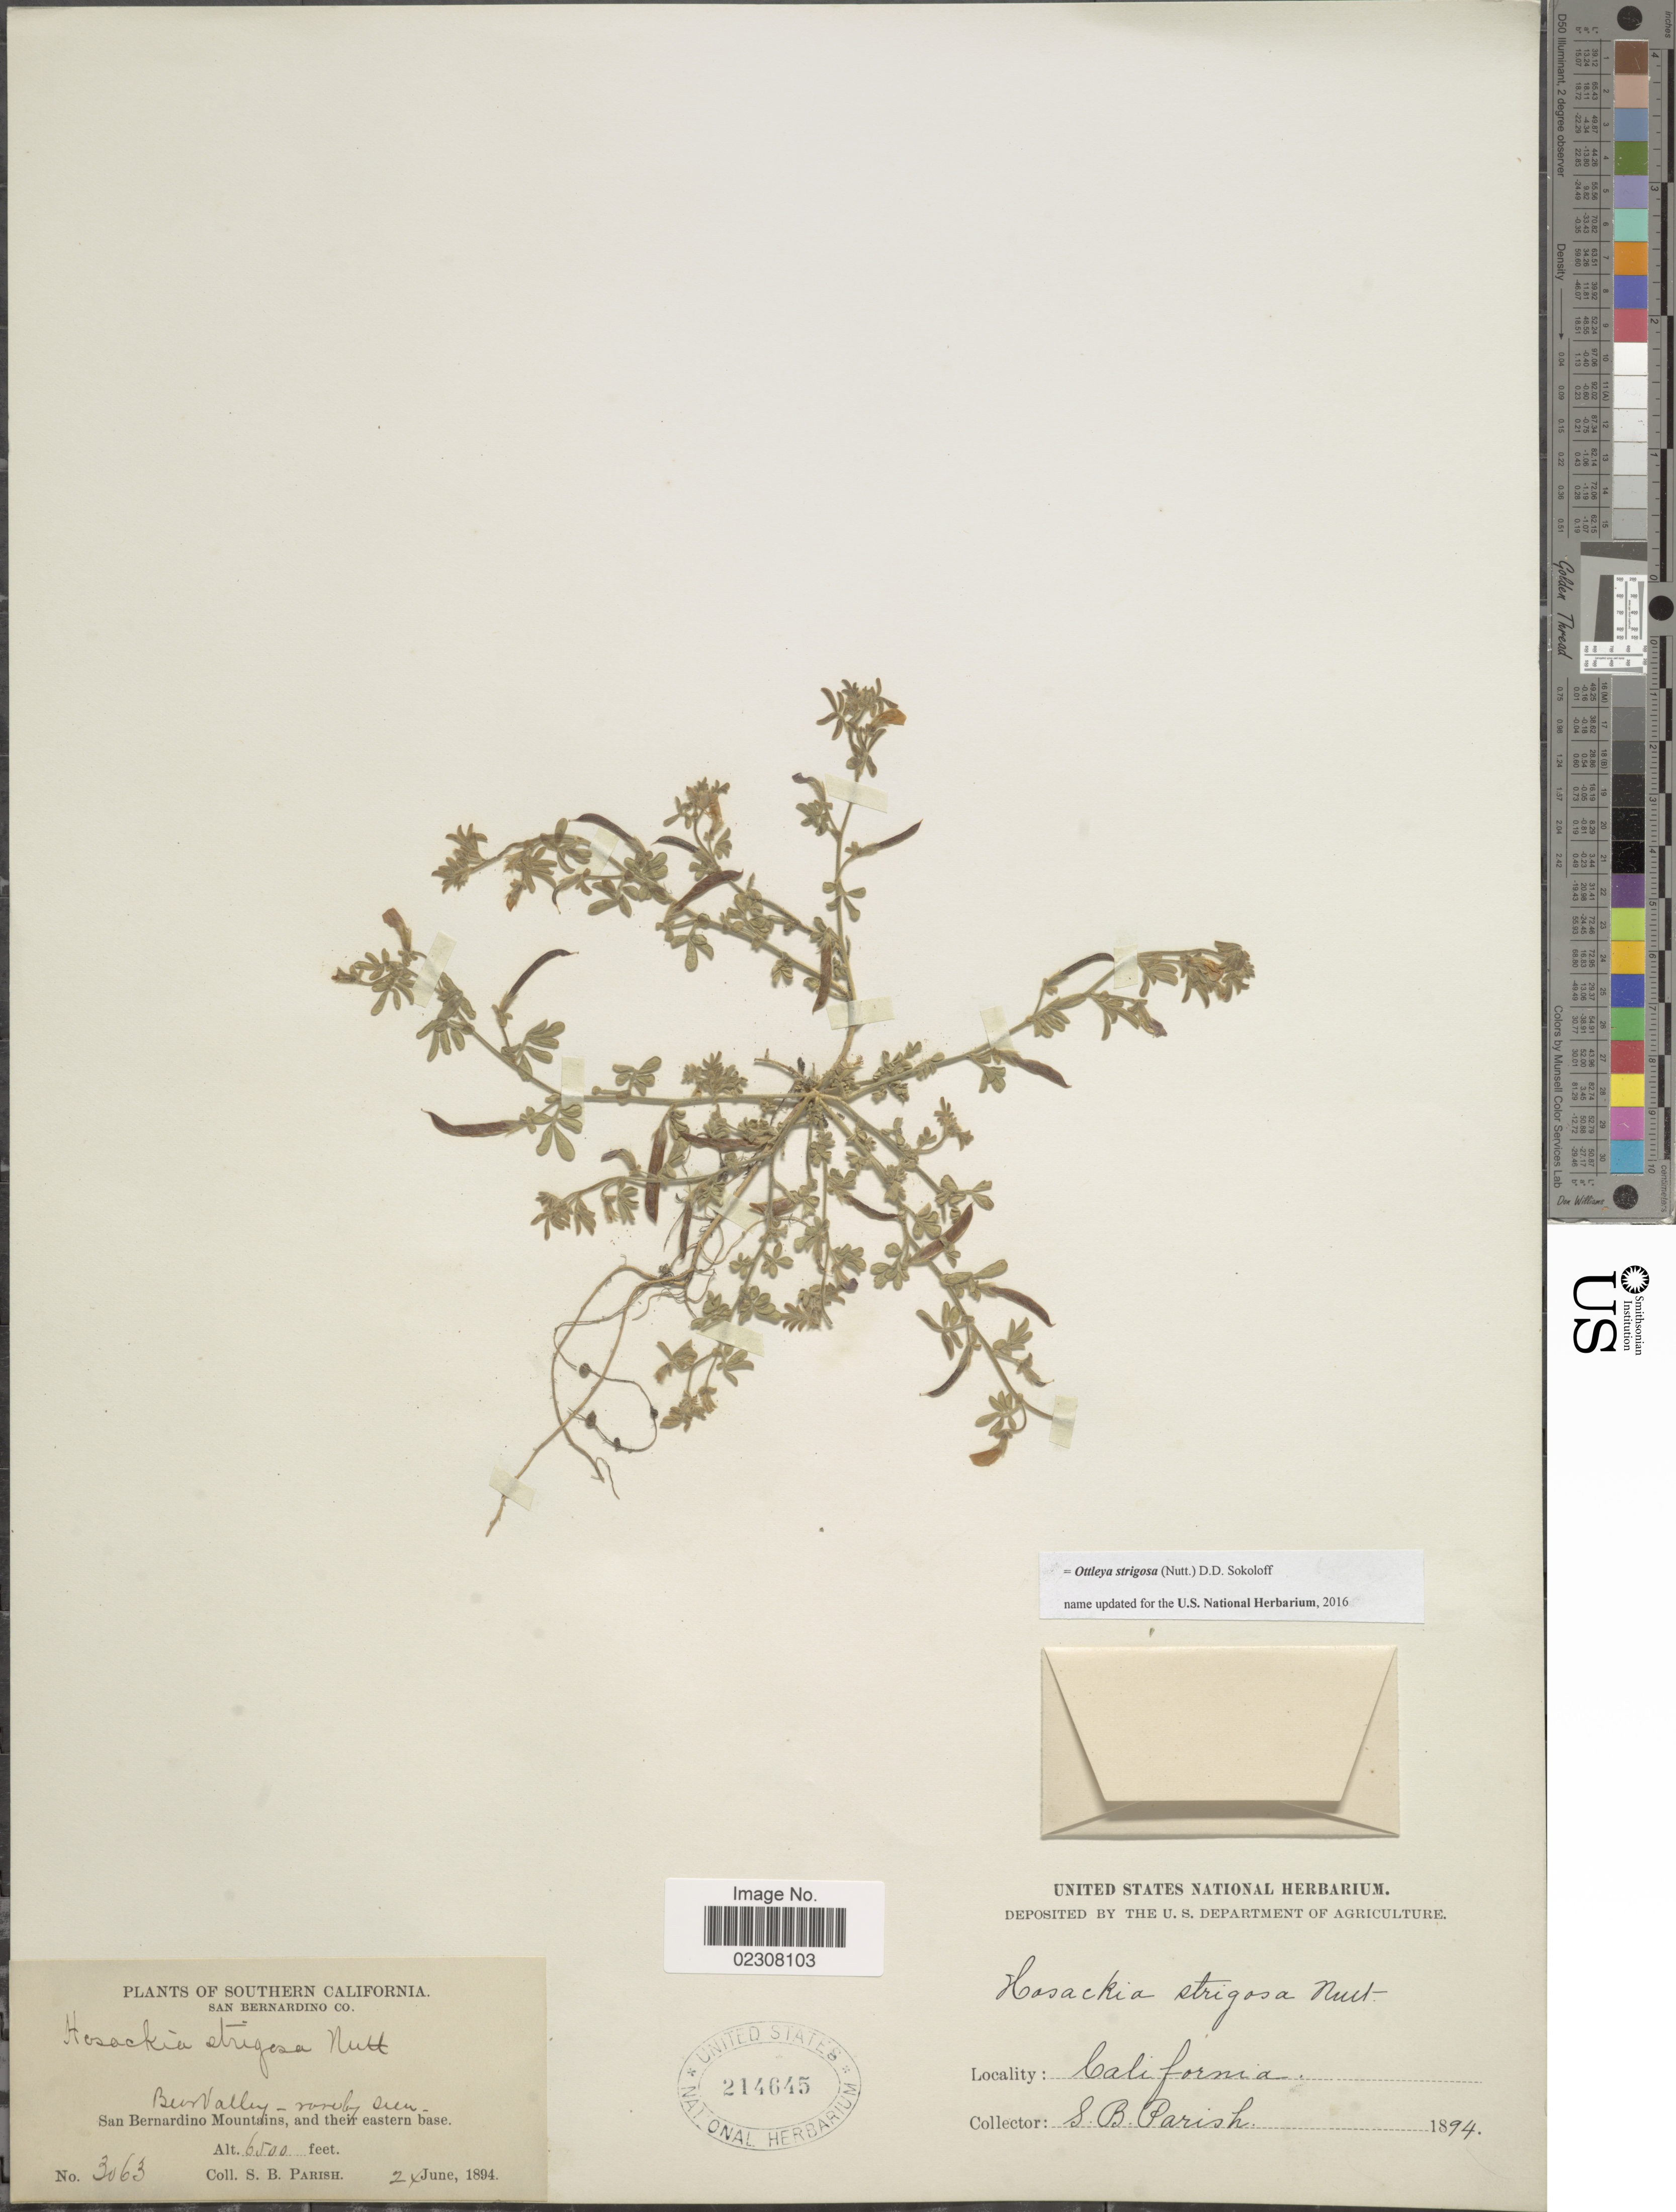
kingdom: Plantae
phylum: Tracheophyta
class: Magnoliopsida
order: Fabales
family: Fabaceae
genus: Ottleya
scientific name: Ottleya strigosa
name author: (Nutt.) D.D. Sokoloff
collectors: S. B. Parish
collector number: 3063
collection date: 1894-06-24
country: United States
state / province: California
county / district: San Bernardino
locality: Southern California, San Bernardino Co, Beer Valley, San Bernardino Mountains, and their eastern base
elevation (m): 1981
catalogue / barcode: US 214645